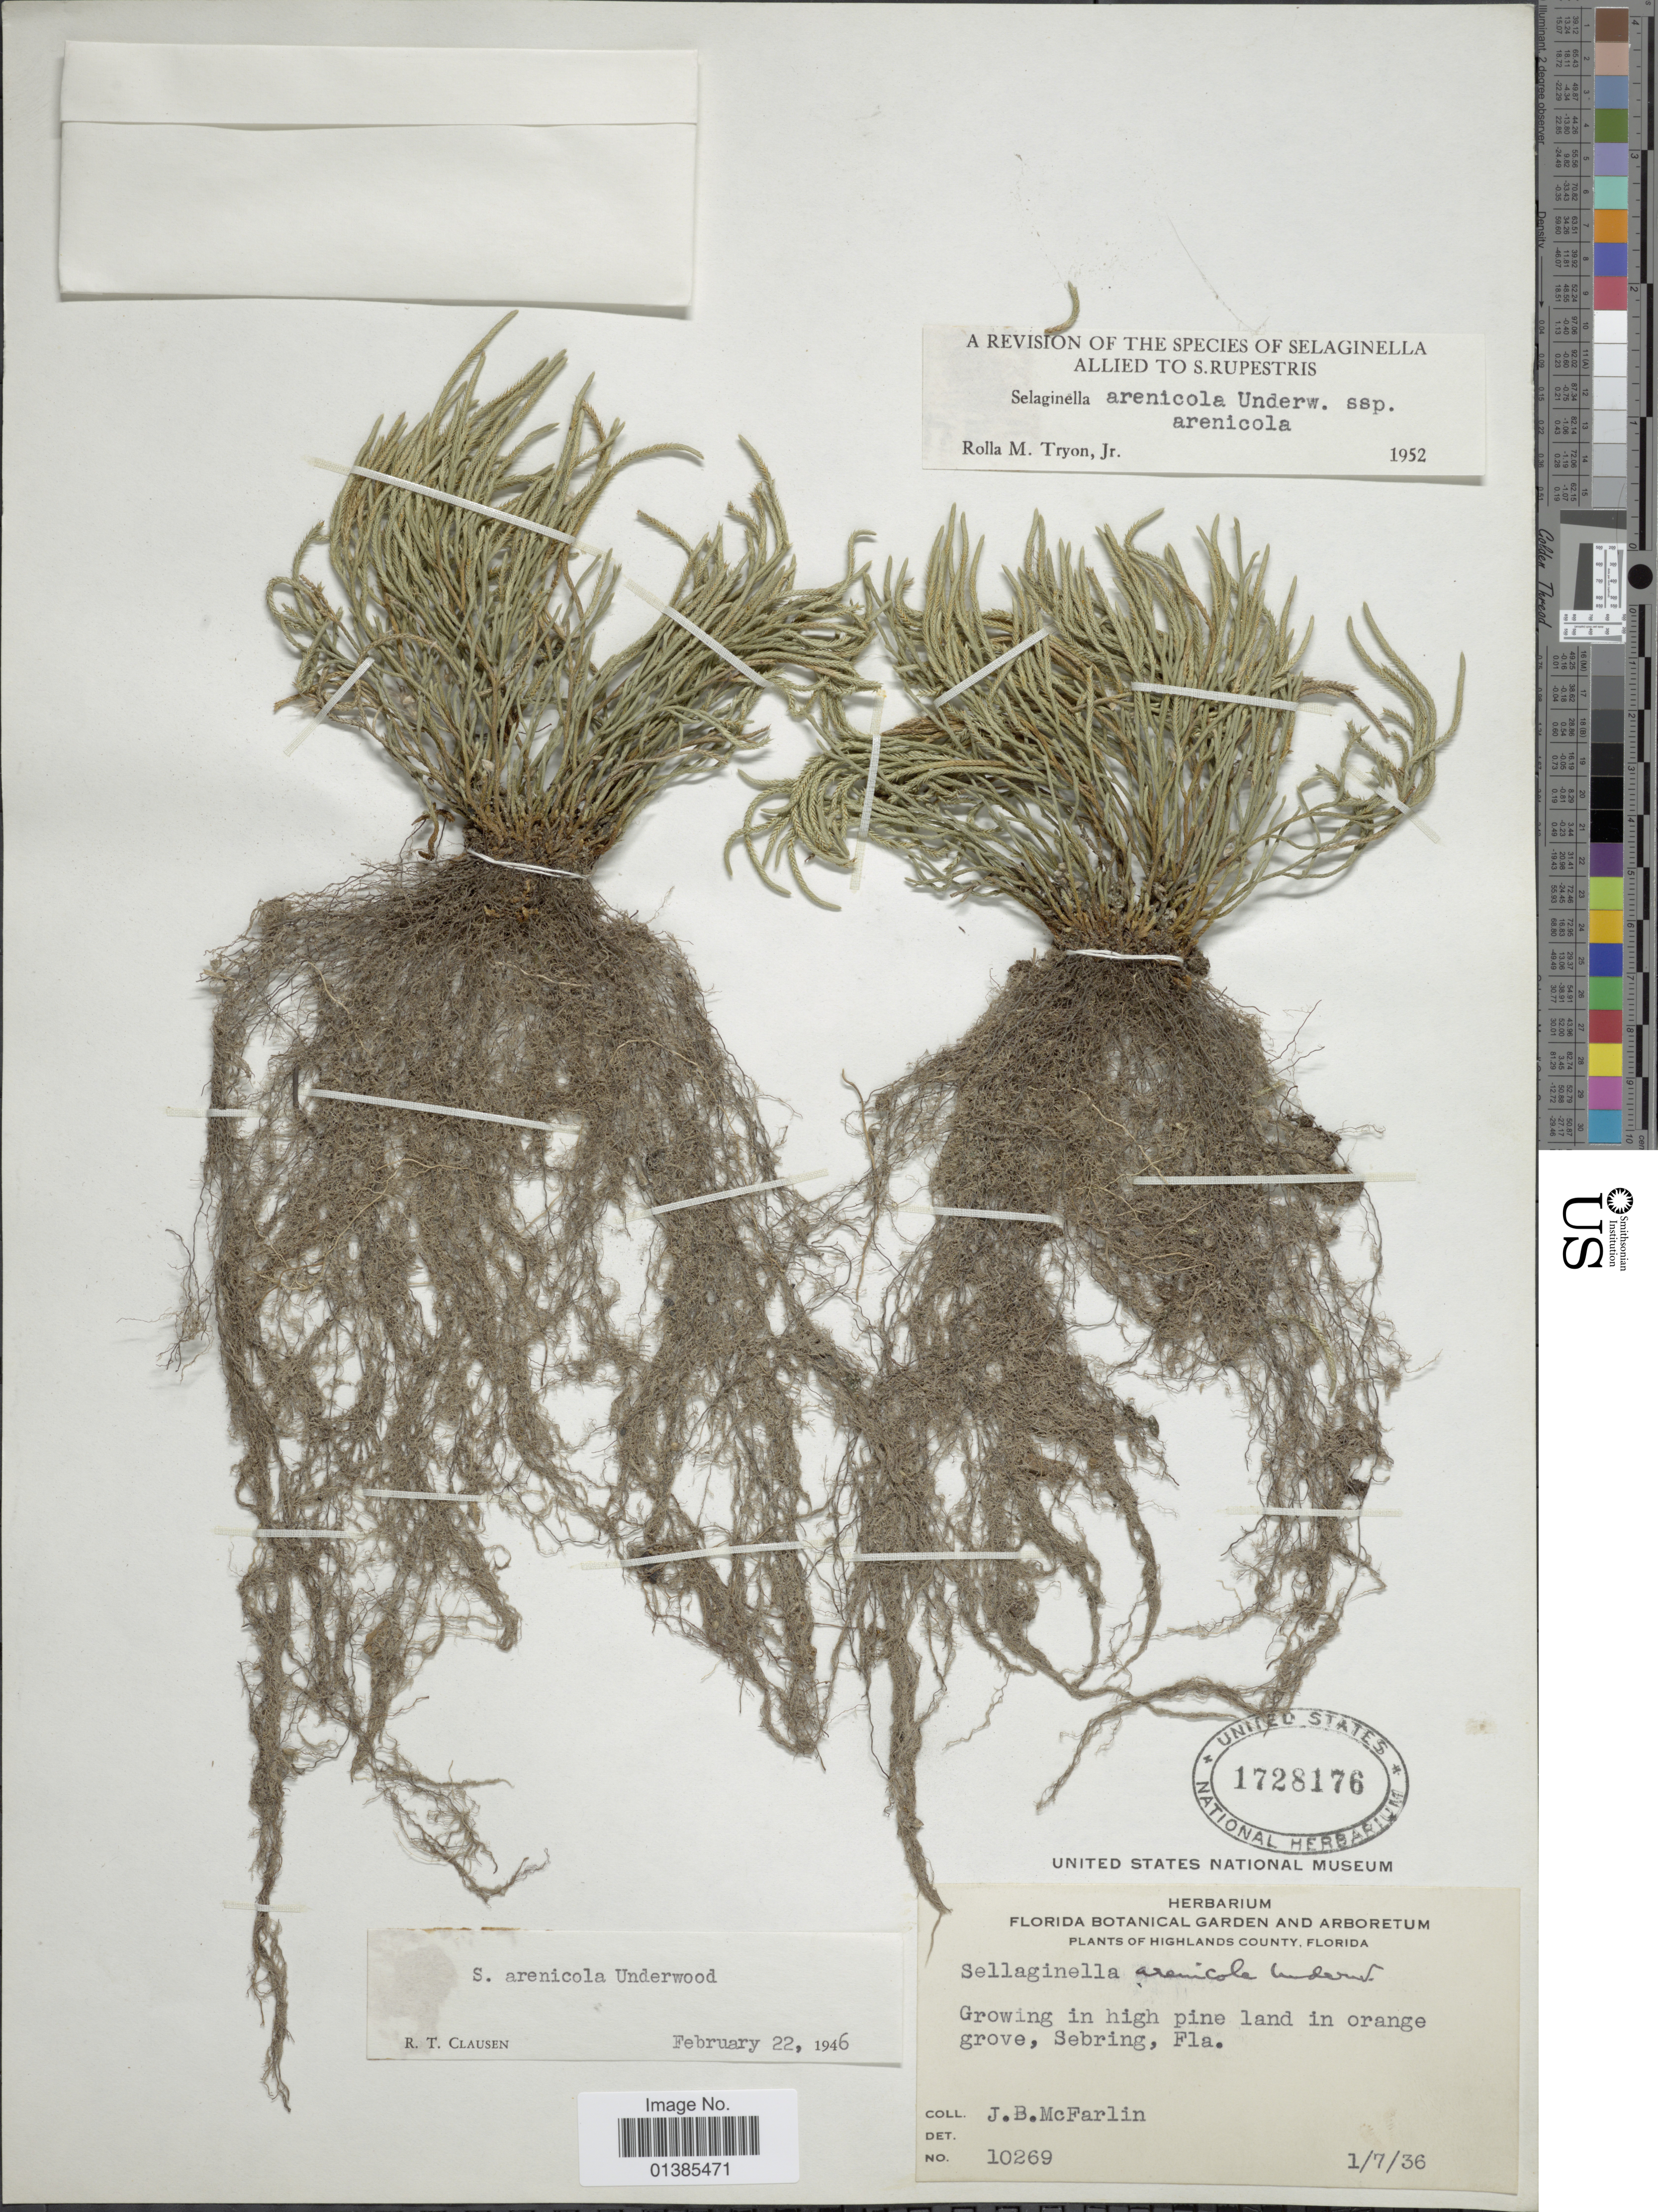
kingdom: Plantae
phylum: Tracheophyta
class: Lycopodiopsida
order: Selaginellales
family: Selaginellaceae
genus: Selaginella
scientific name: Selaginella arenicola subsp. arenicola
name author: Underw.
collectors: J. McFarlin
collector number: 10269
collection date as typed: Transcribed d/m/y: 1/7/36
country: United States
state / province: Florida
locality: Highlands County. Growing in high pine land in orange grove, Sebring.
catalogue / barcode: US 1728176